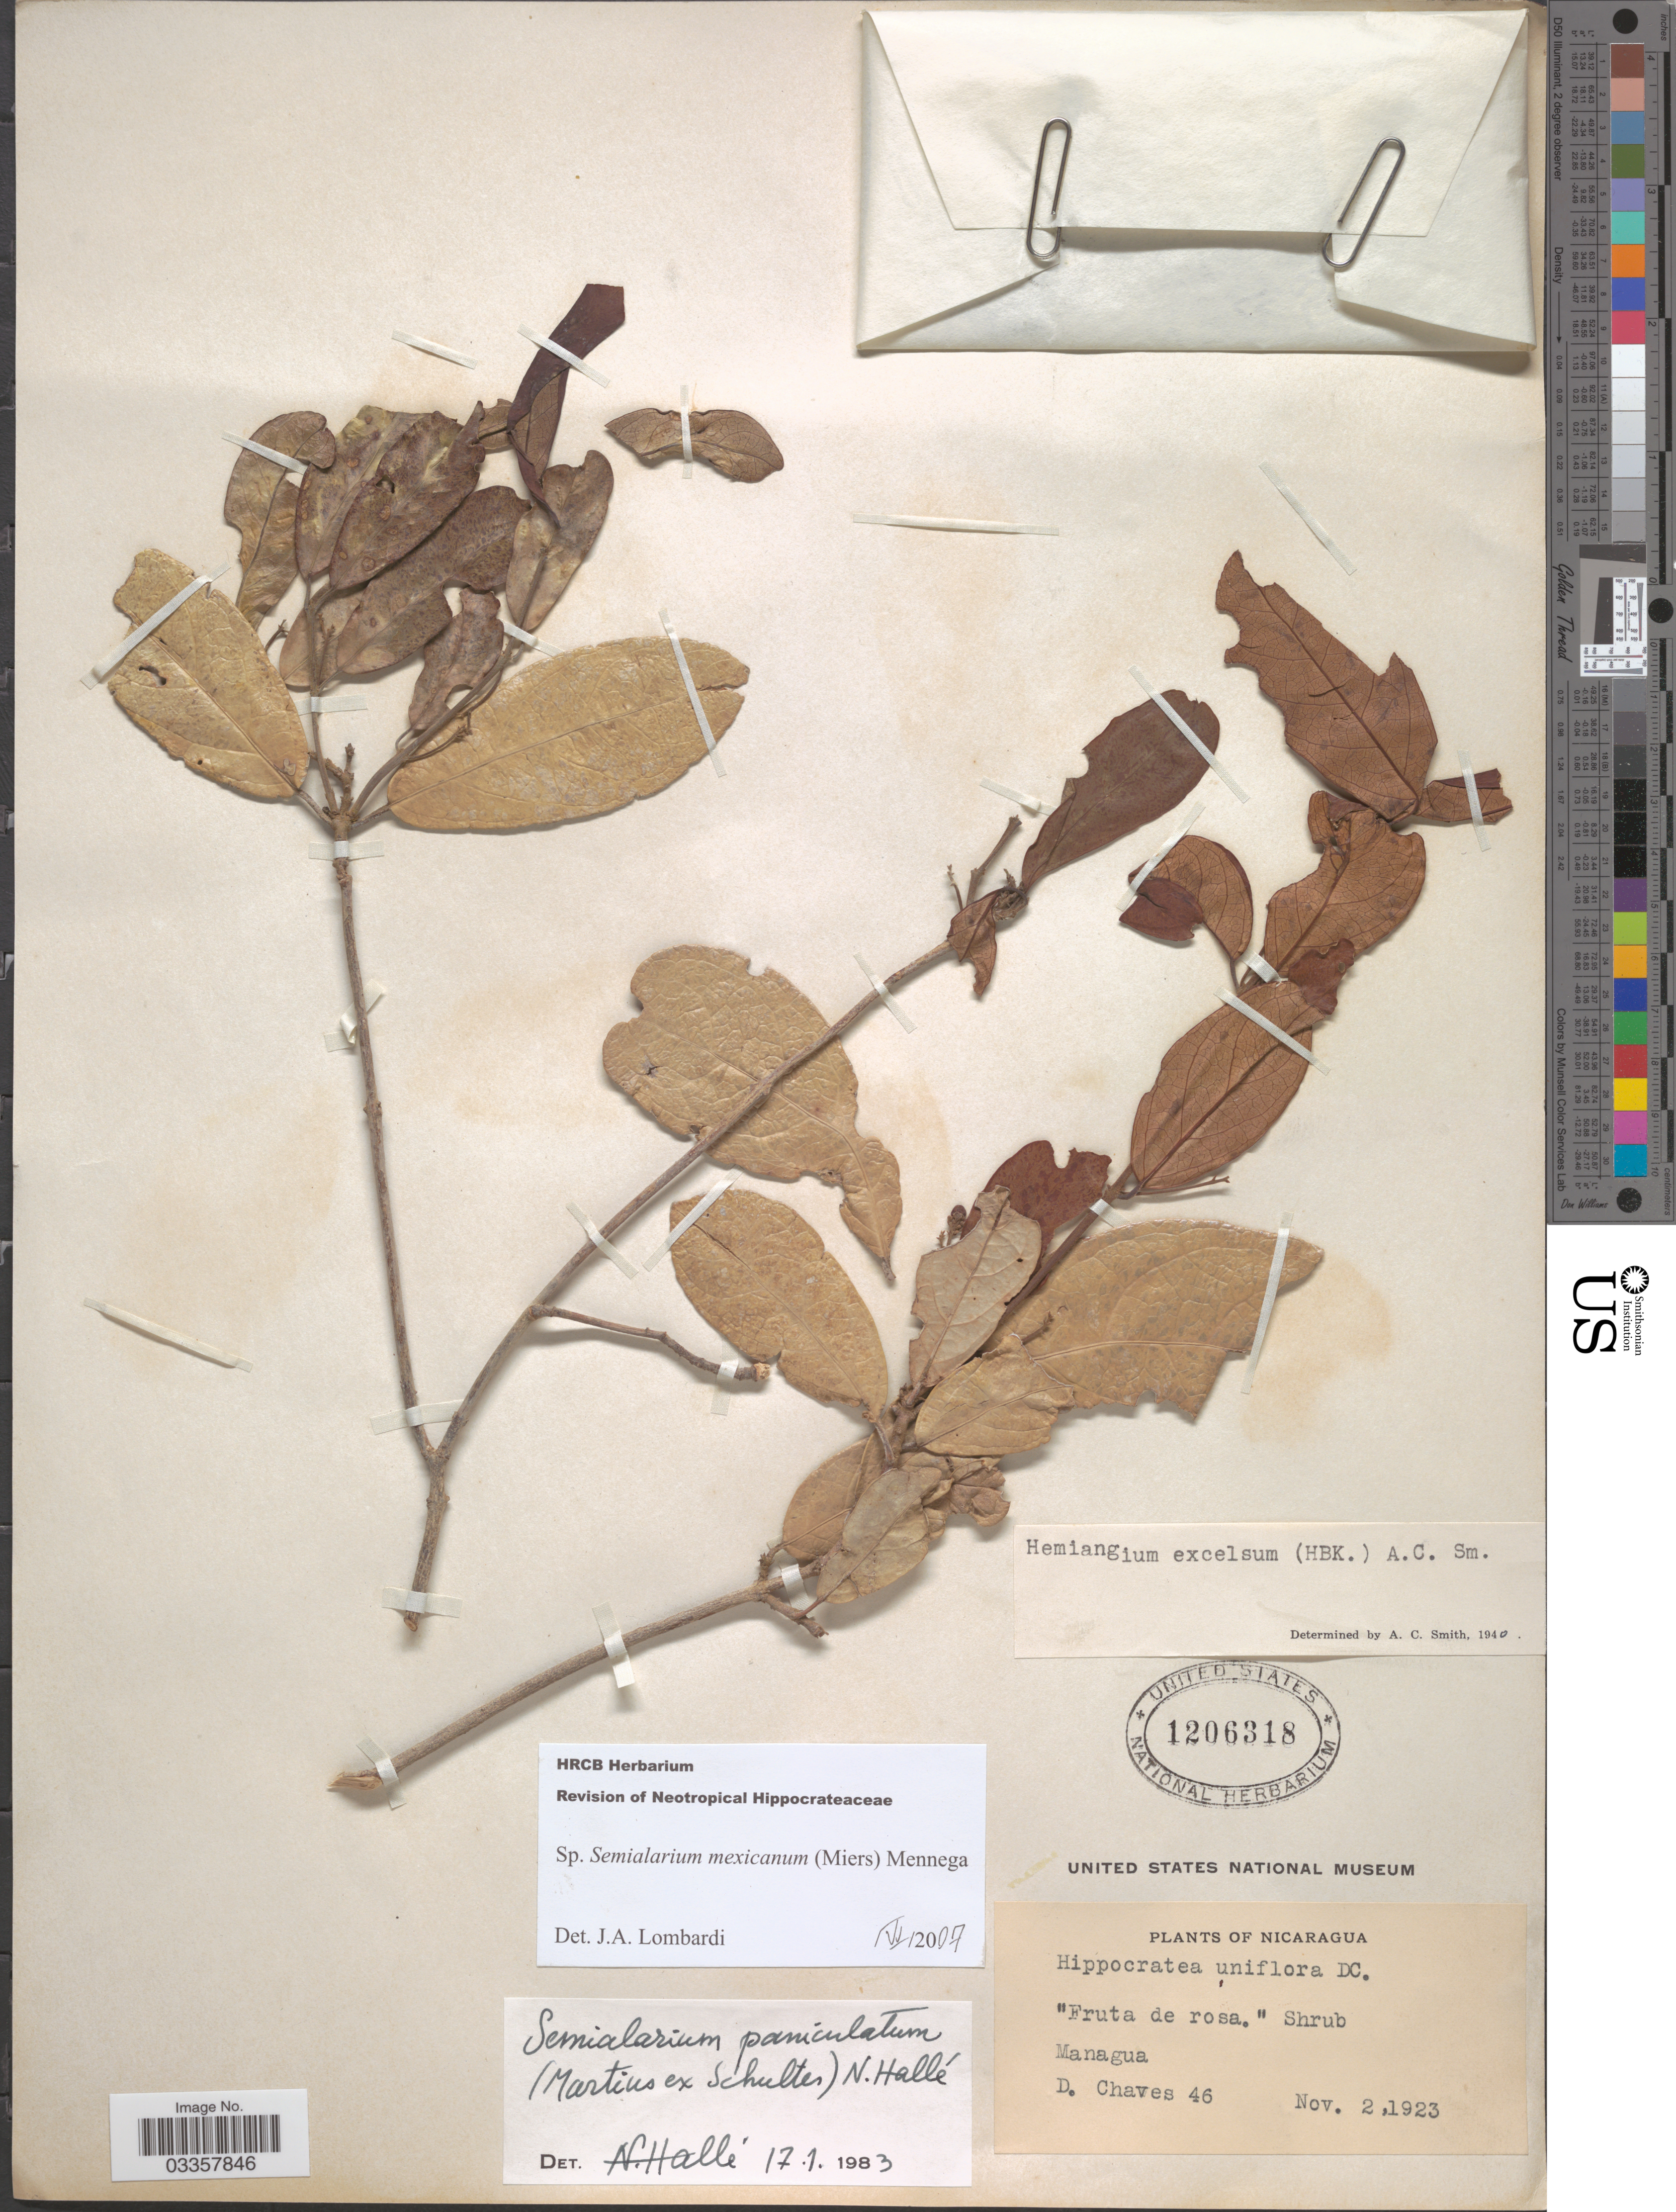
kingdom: Plantae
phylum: Tracheophyta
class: Magnoliopsida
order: Celastrales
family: Celastraceae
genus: Semialarium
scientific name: Semialarium mexicanum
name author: (Miers) Mennega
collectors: D. Chaves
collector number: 46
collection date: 1923-11-02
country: Nicaragua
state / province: Managua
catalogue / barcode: US 1206318